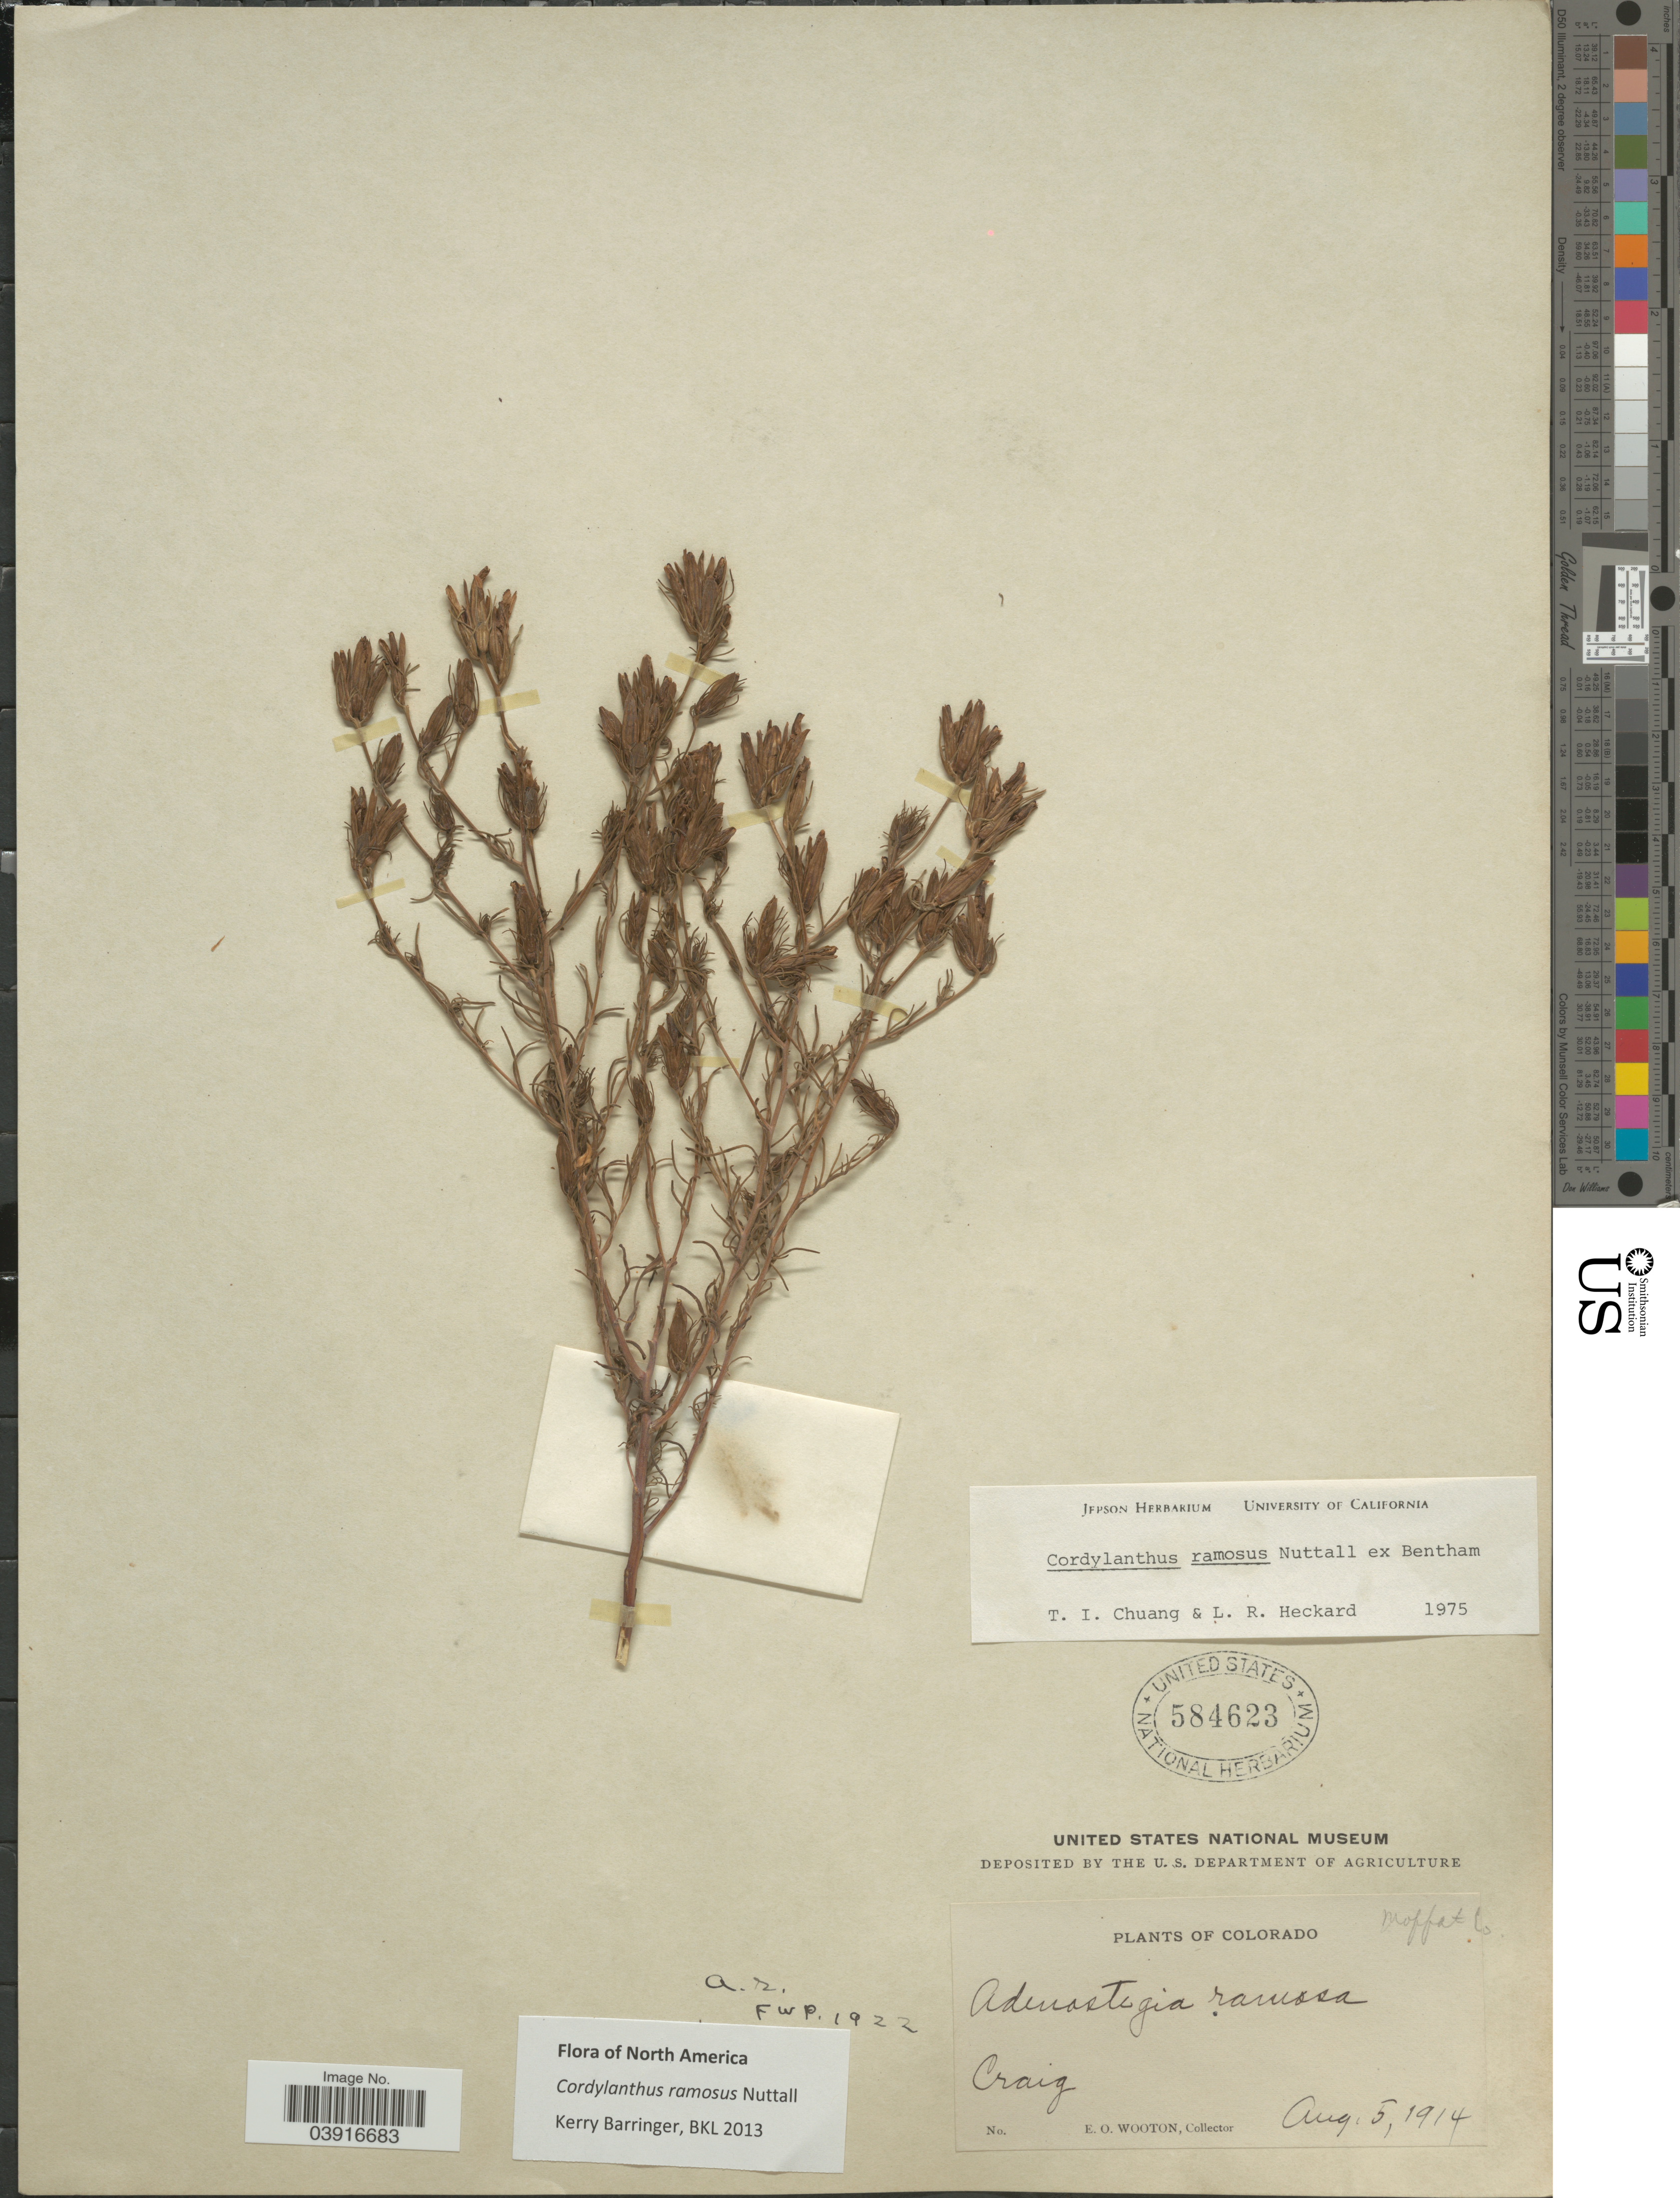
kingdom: Plantae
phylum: Tracheophyta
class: Magnoliopsida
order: Lamiales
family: Orobanchaceae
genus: Cordylanthus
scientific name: Cordylanthus ramosus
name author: Nutt. ex Benth.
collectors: E. O. Wooton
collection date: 1914-08-05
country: United States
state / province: Colorado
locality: Moffat Co. Craig.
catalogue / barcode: US 584623